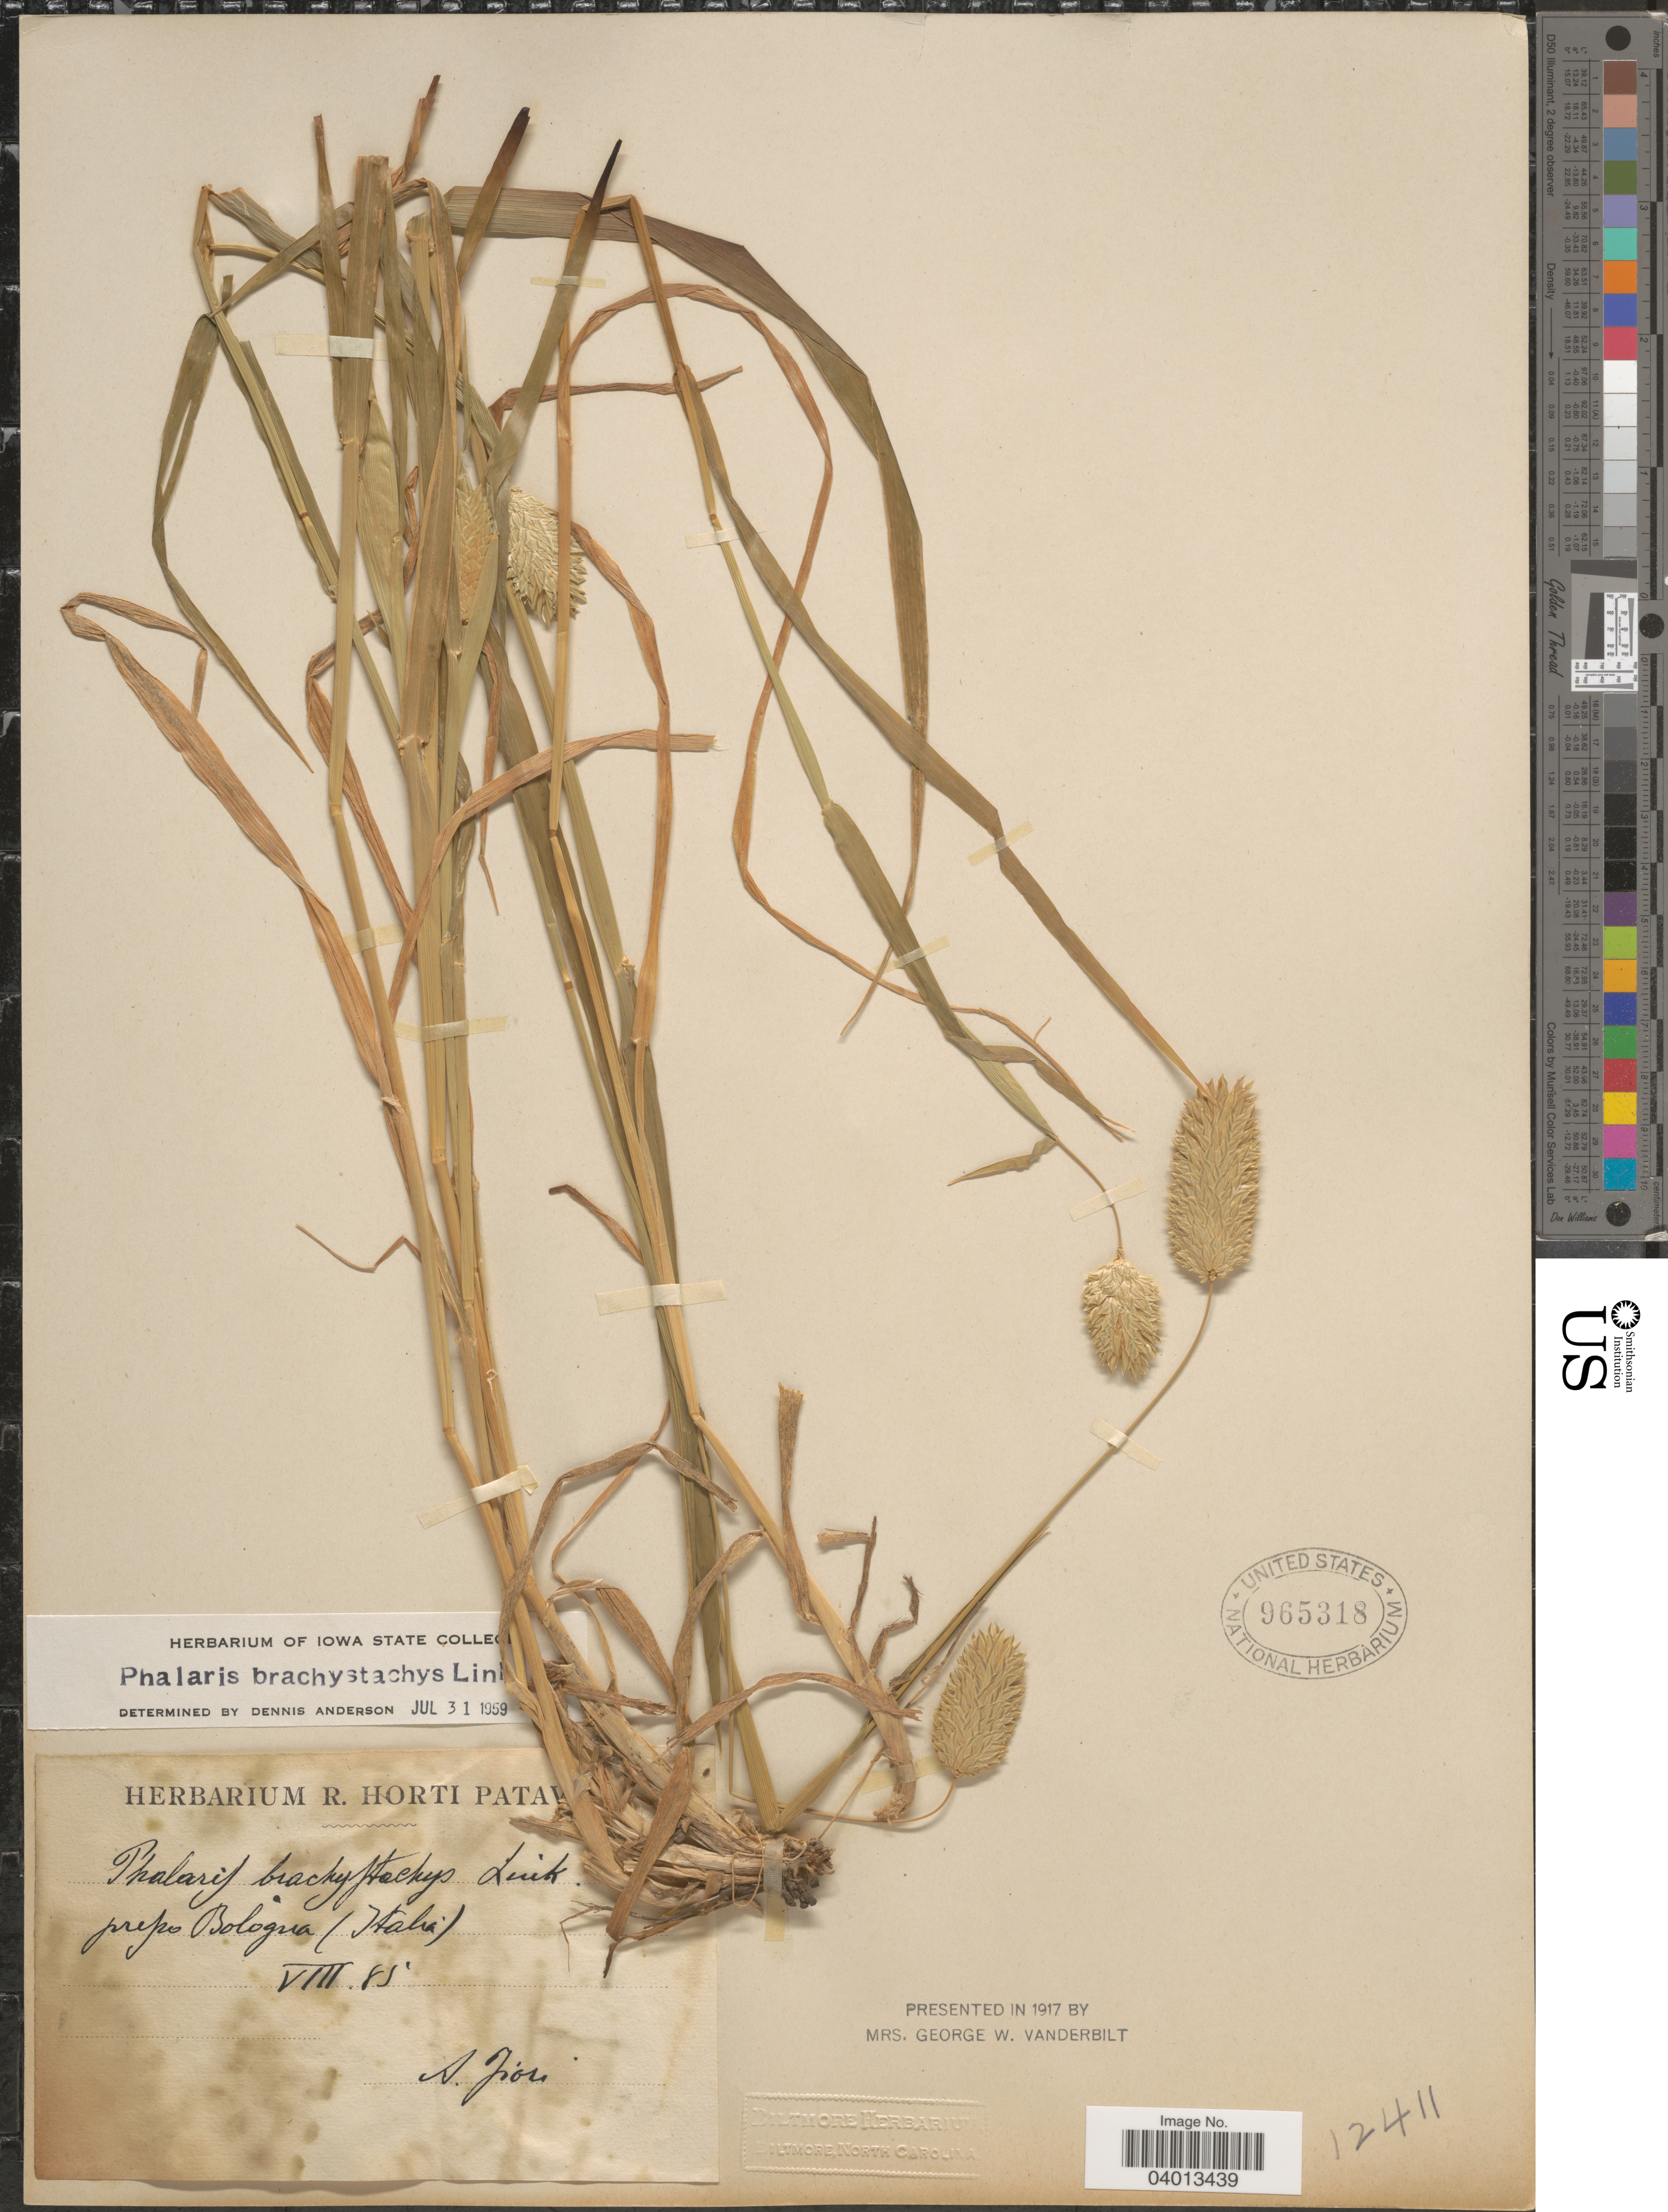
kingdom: Plantae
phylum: Tracheophyta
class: Liliopsida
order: Poales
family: Poaceae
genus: Phalaris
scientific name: Phalaris brachystachys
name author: Link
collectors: A. Fiori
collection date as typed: Transcribed d/m/y: /8/85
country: Italy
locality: Prepo Bologria.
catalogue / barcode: US 965318